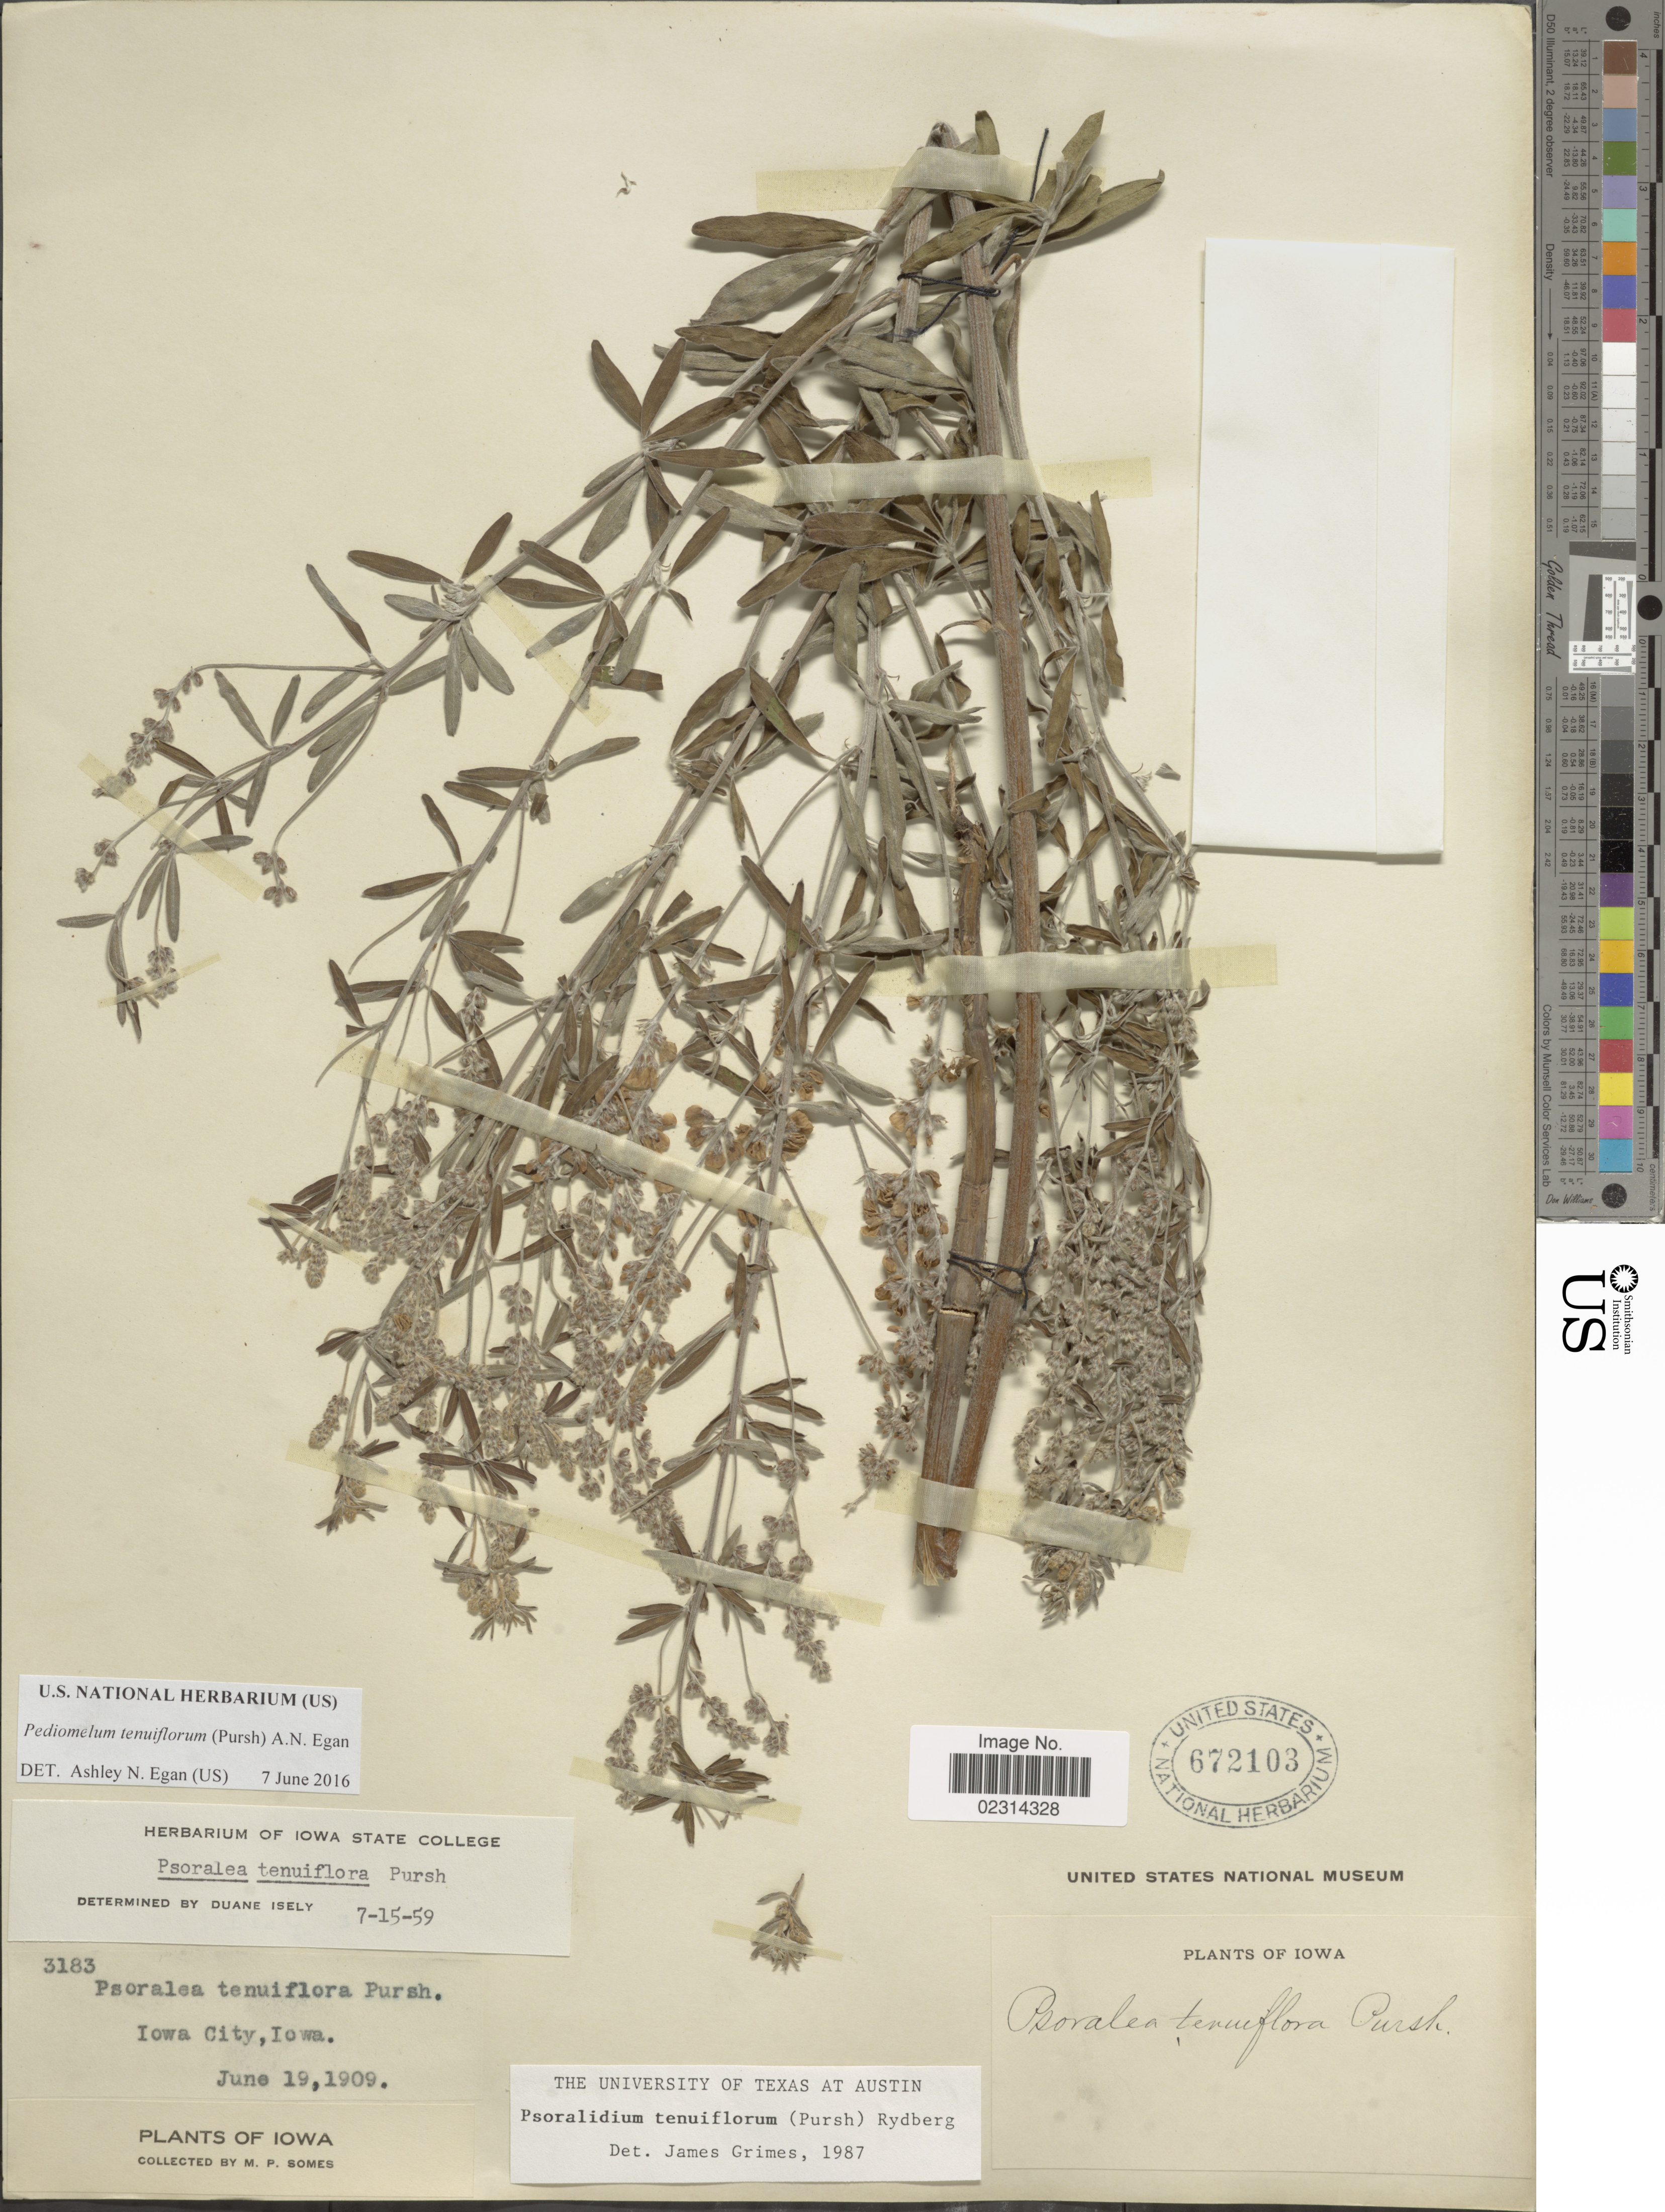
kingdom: Plantae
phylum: Tracheophyta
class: Magnoliopsida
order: Fabales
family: Fabaceae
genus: Psoralidium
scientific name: Psoralidium tenuiflorum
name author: (Pursh) Rydb.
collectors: M. Somes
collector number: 3183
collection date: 1909-06-19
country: United States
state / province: Iowa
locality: Iowa City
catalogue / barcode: US 672103